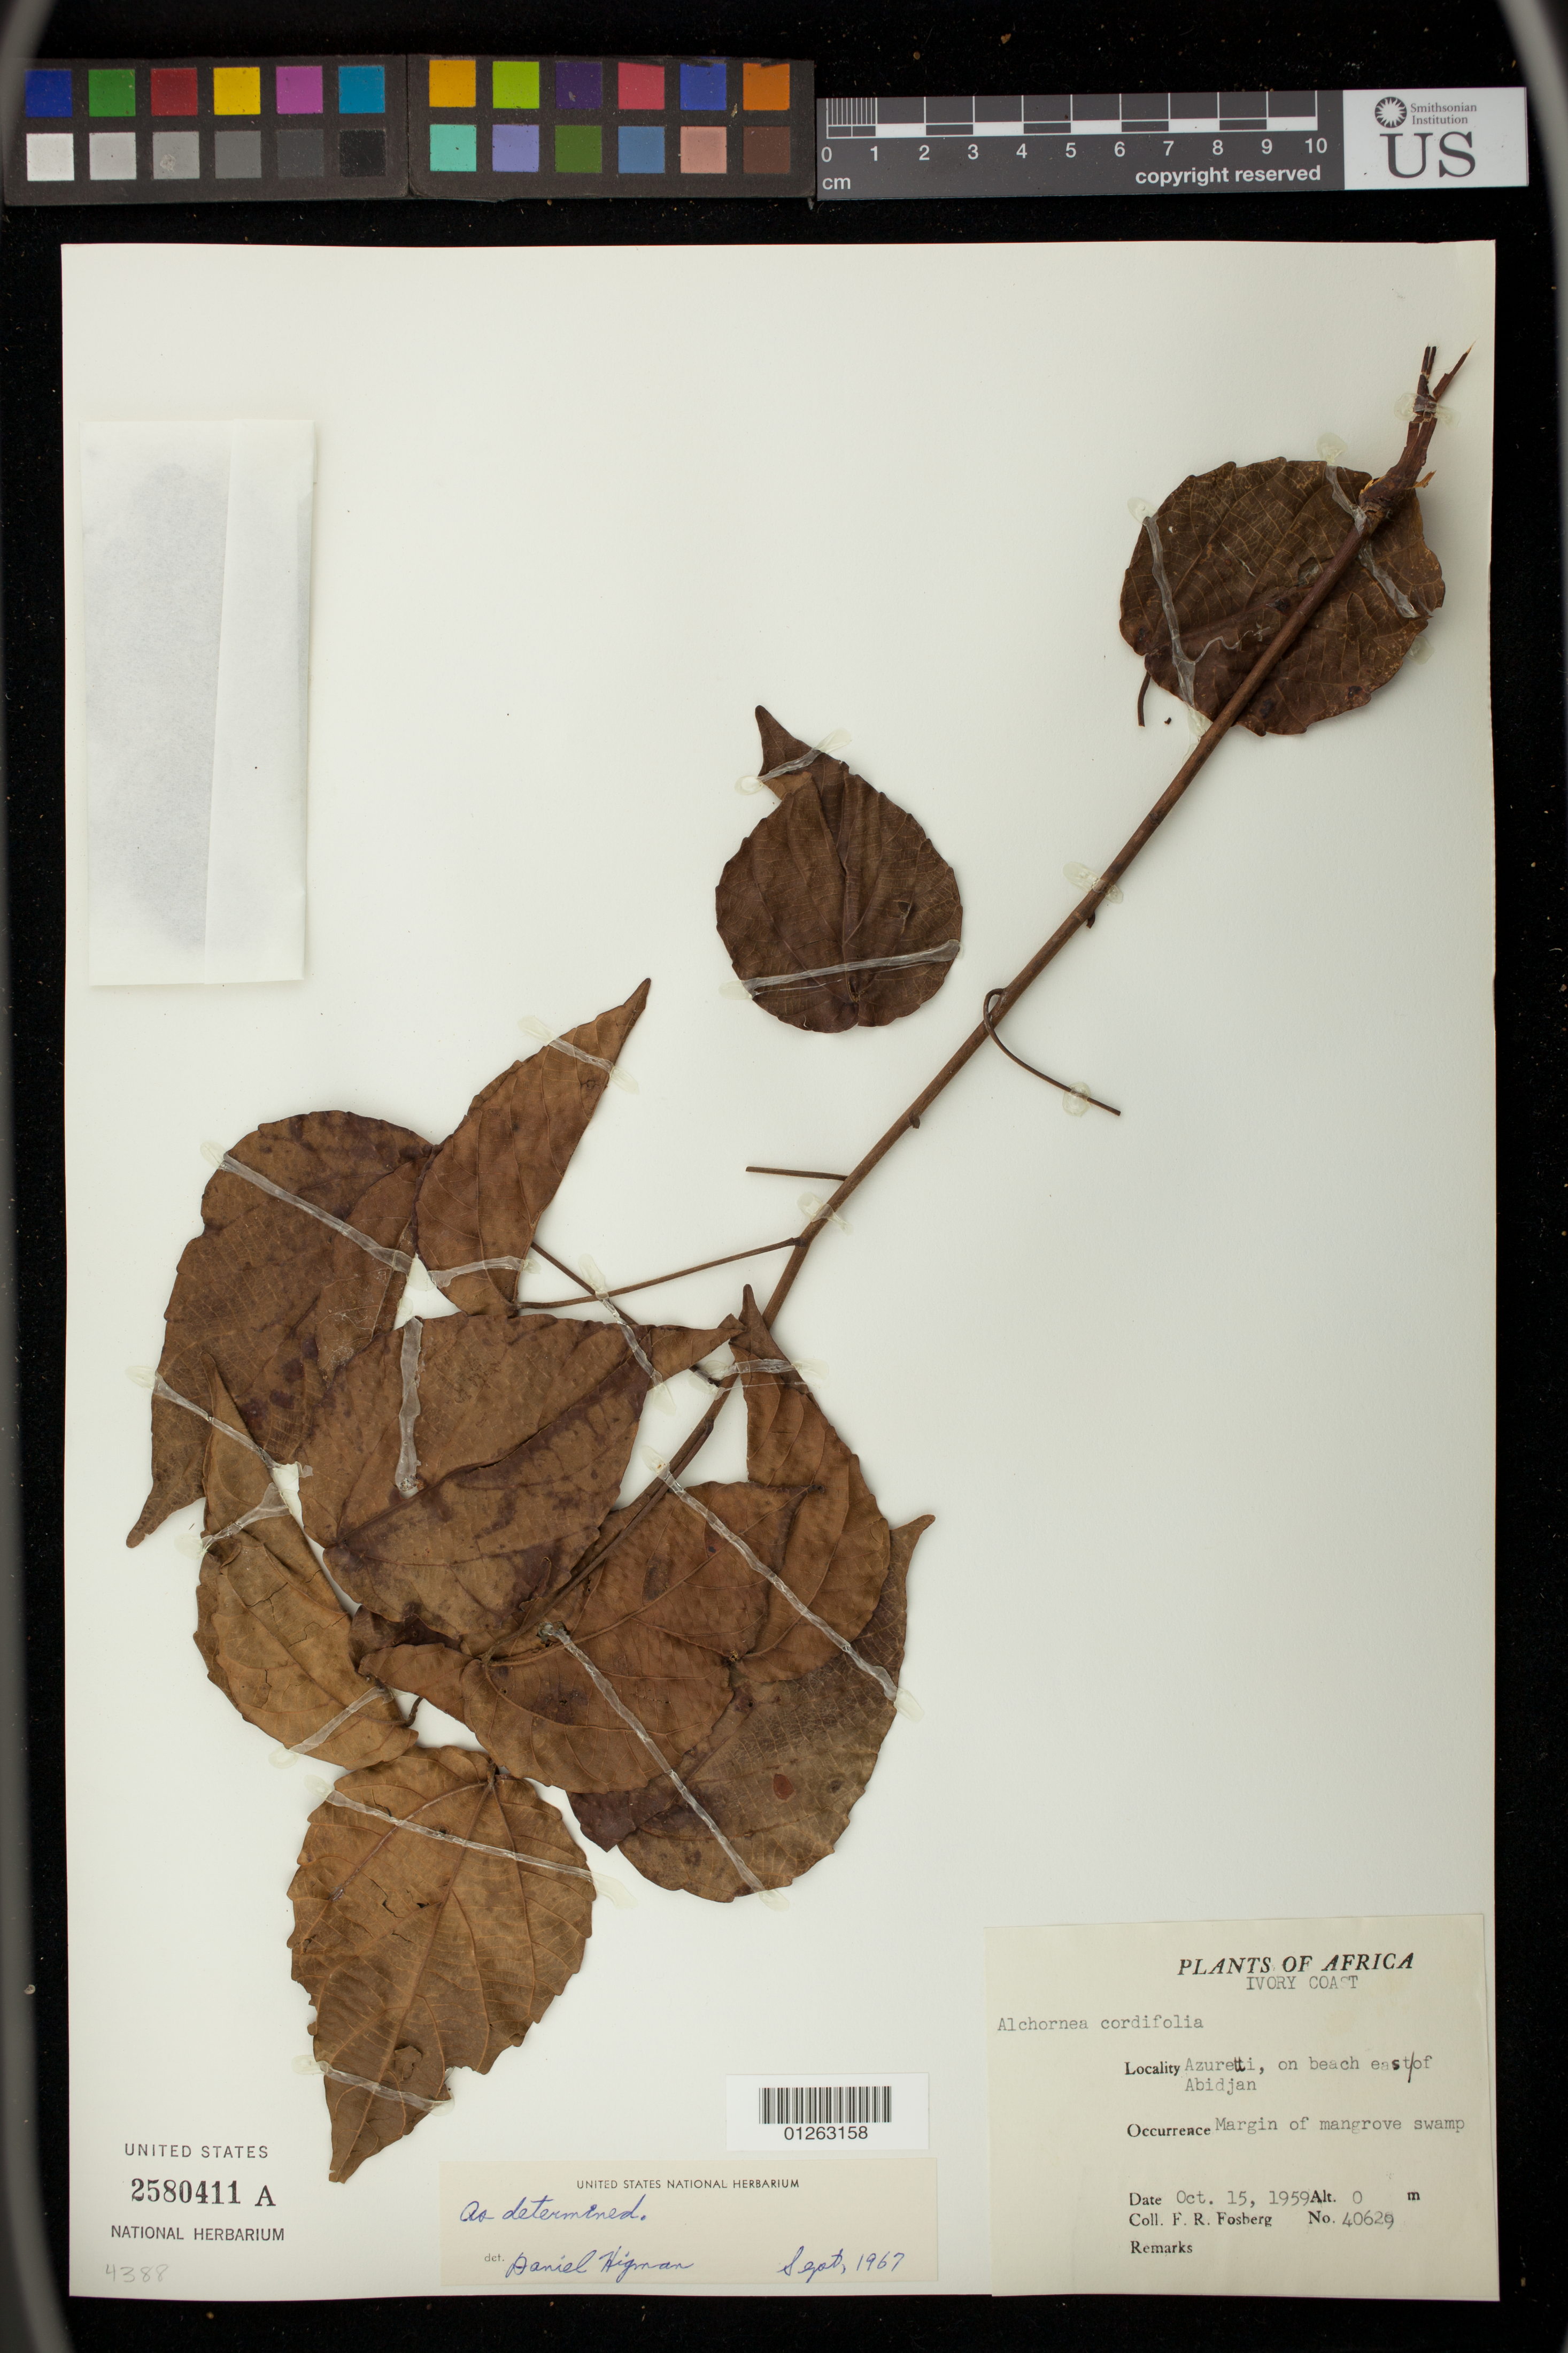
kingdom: Plantae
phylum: Tracheophyta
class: Magnoliopsida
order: Malpighiales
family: Euphorbiaceae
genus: Alchornea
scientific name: Alchornea cordifolia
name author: (Schumach. & Thonn.) Müll. Arg.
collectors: F. R. Fosberg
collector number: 40629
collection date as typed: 10/15/1959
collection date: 1959-10-15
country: Ivory Coast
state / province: Lagunes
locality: Azuretti, on beach east of Abidjan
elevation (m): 0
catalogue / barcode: US 2580411A